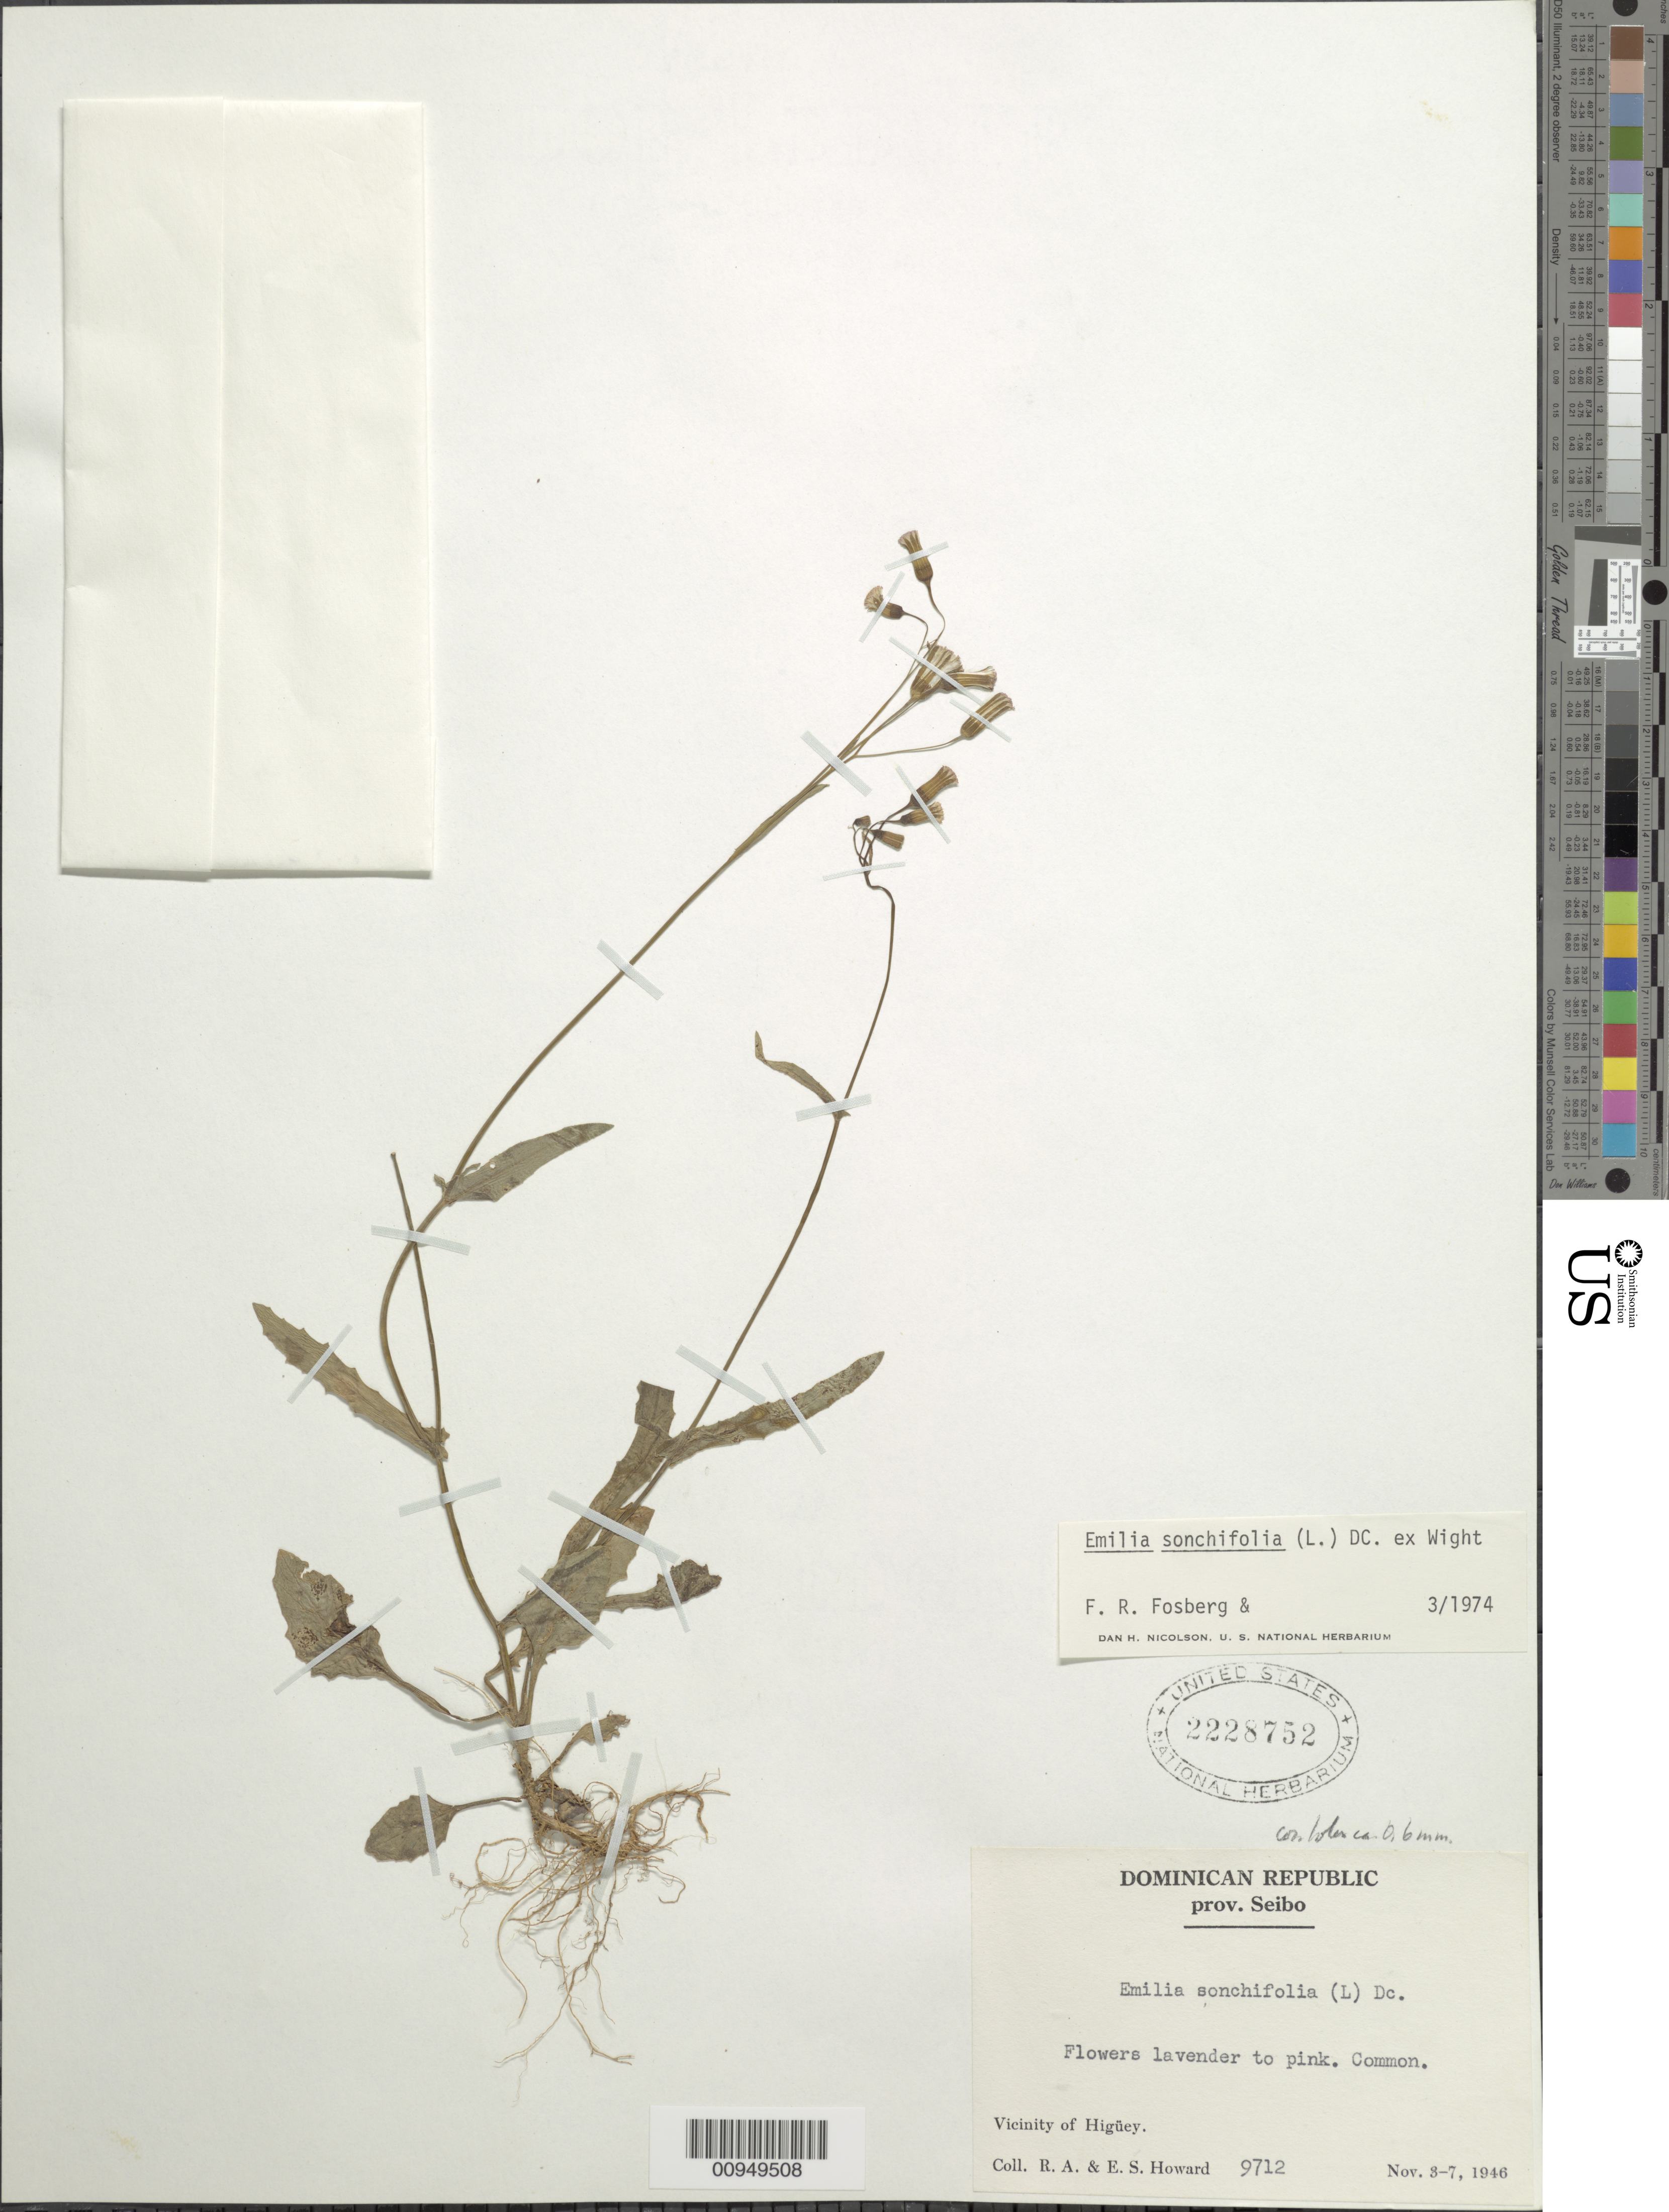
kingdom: Plantae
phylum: Tracheophyta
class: Magnoliopsida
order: Asterales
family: Asteraceae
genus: Emilia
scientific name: Emilia sonchifolia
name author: (L.) DC.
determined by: Fosberg, F. R.; Nicolson, D. H.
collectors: R. A. Howard & E. S. Howard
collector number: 9712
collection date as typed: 03 Nov 1946 to 07 Nov 1946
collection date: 1946-11-03/1946-11-07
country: Dominican Republic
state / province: El Seibo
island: Hispaniola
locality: Vicinity of Higüey.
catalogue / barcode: US 2228752